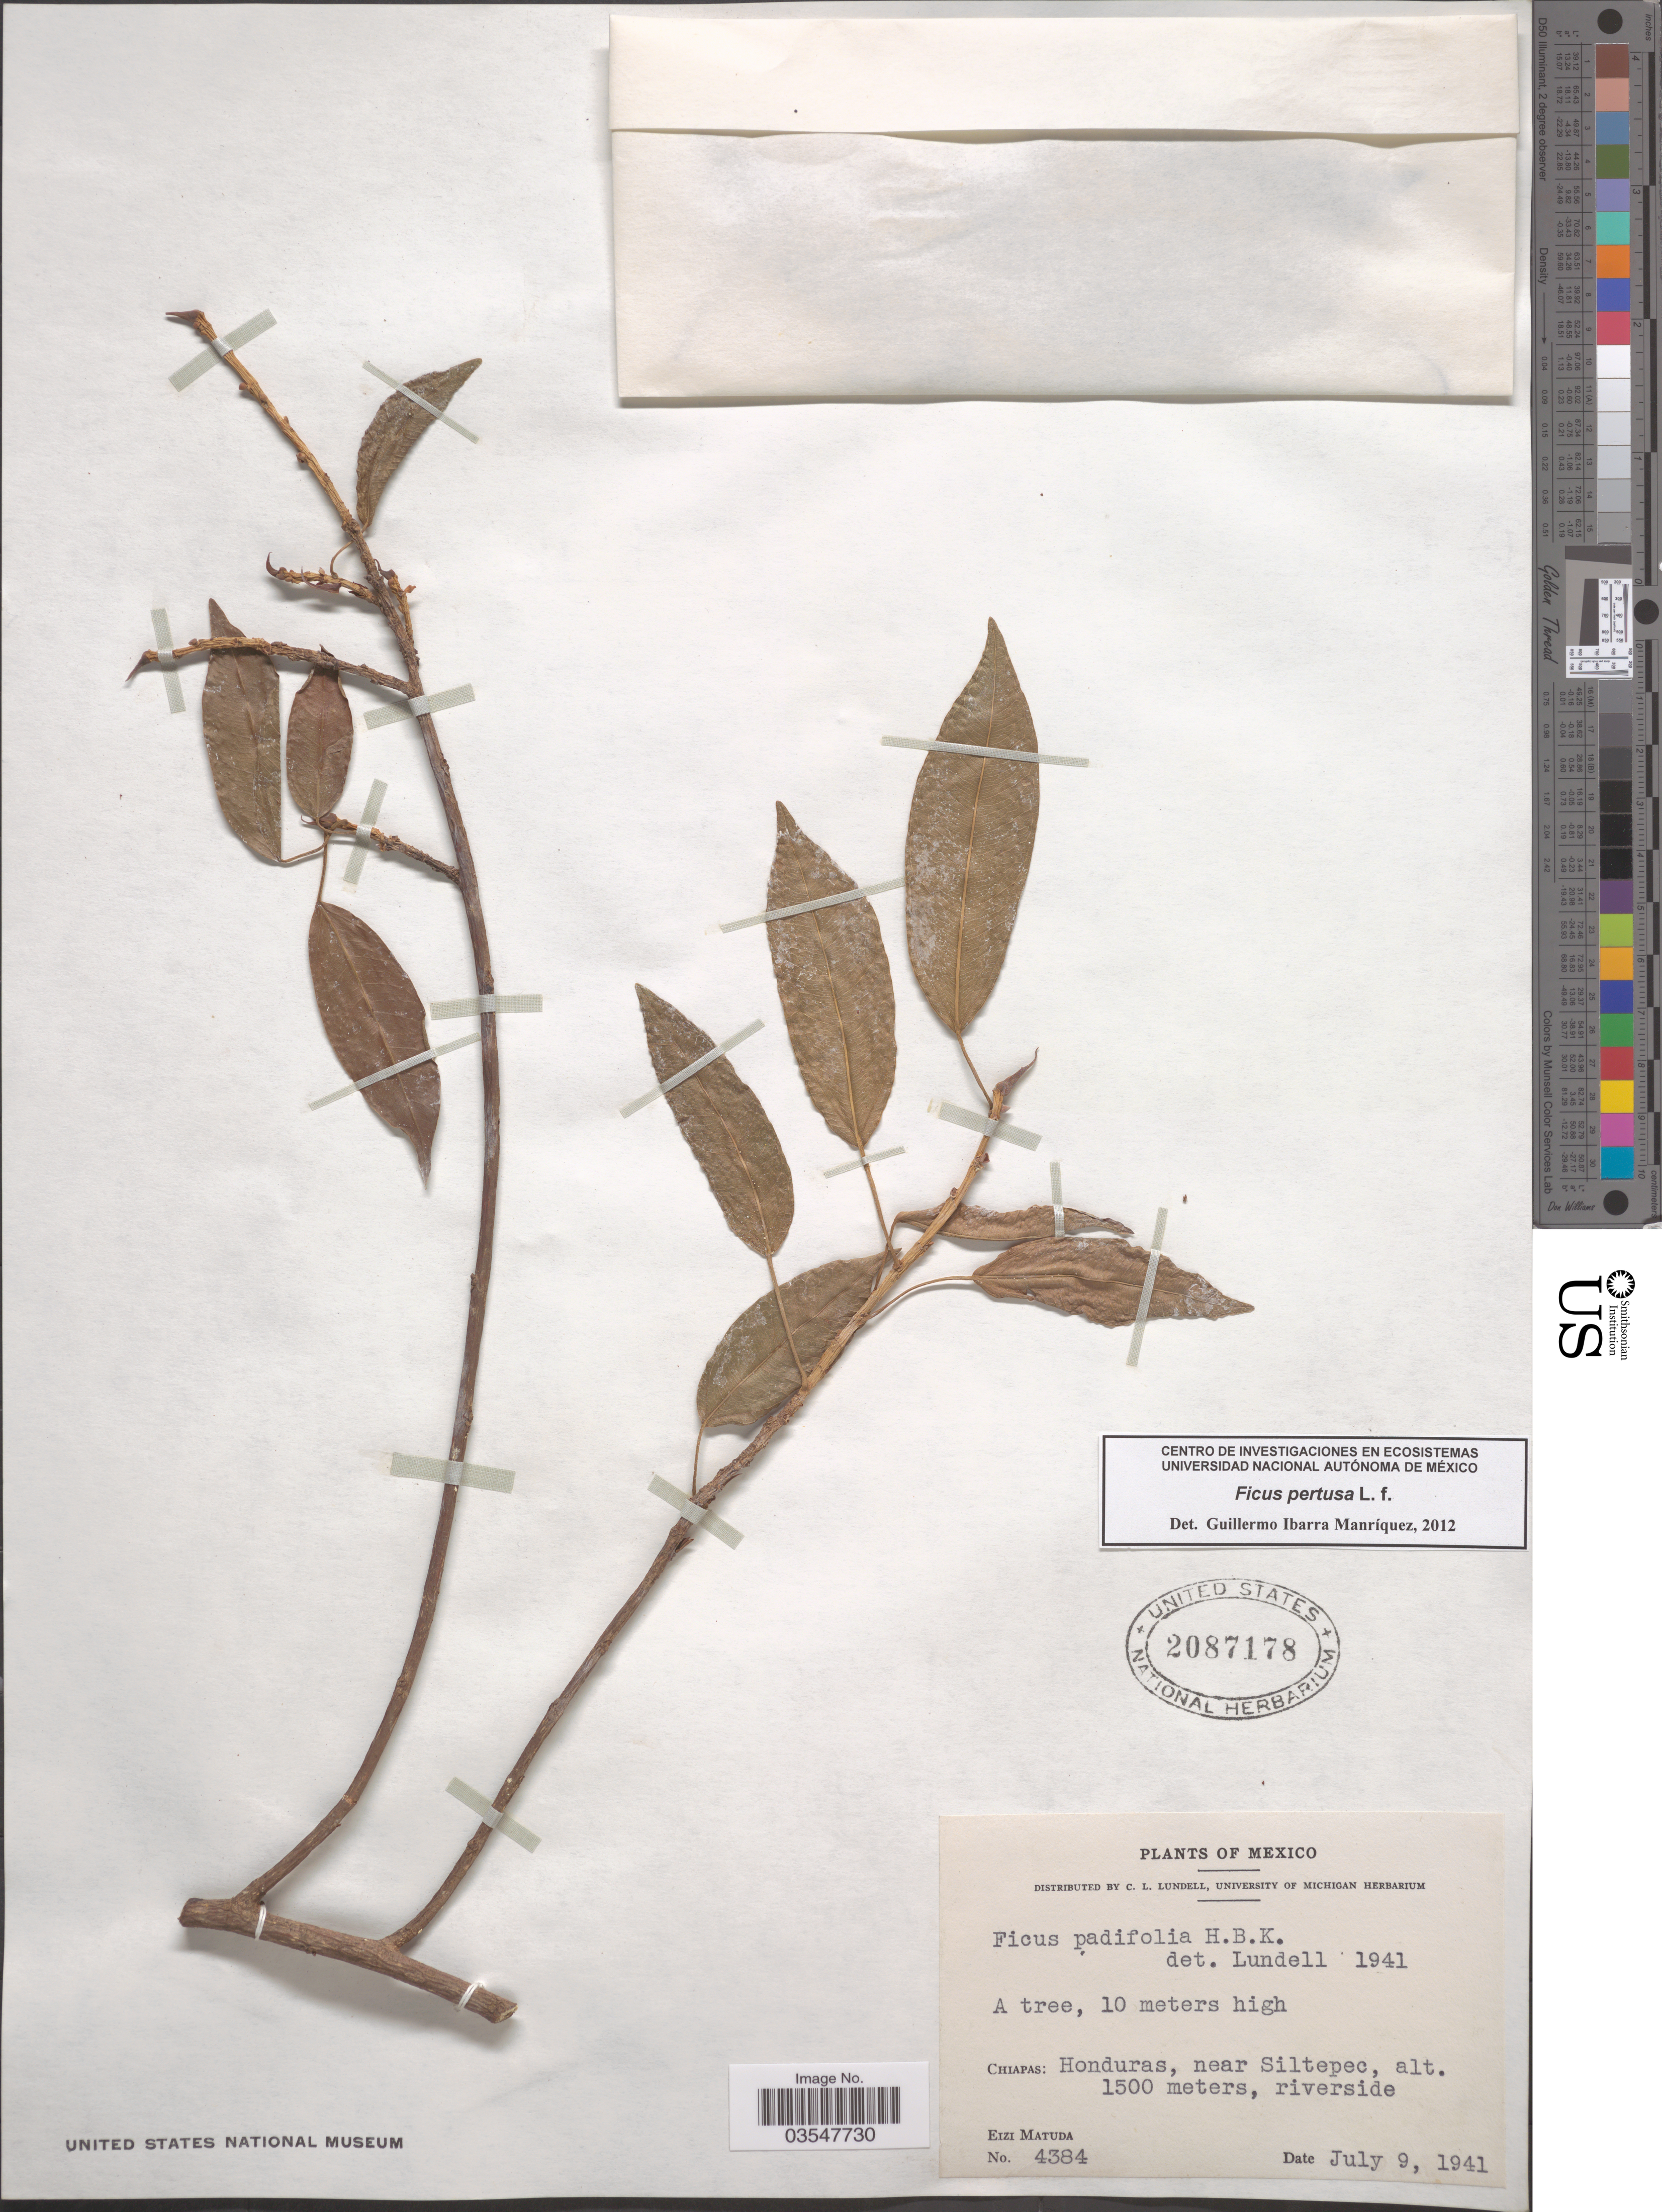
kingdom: Plantae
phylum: Tracheophyta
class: Magnoliopsida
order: Rosales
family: Moraceae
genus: Ficus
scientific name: Ficus pertusa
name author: L. f.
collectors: E. Matuda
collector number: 4384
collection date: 1941-07-09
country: Mexico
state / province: Chiapas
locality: Honduras, near Siltepec, riverside.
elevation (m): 1500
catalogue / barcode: US 2087178